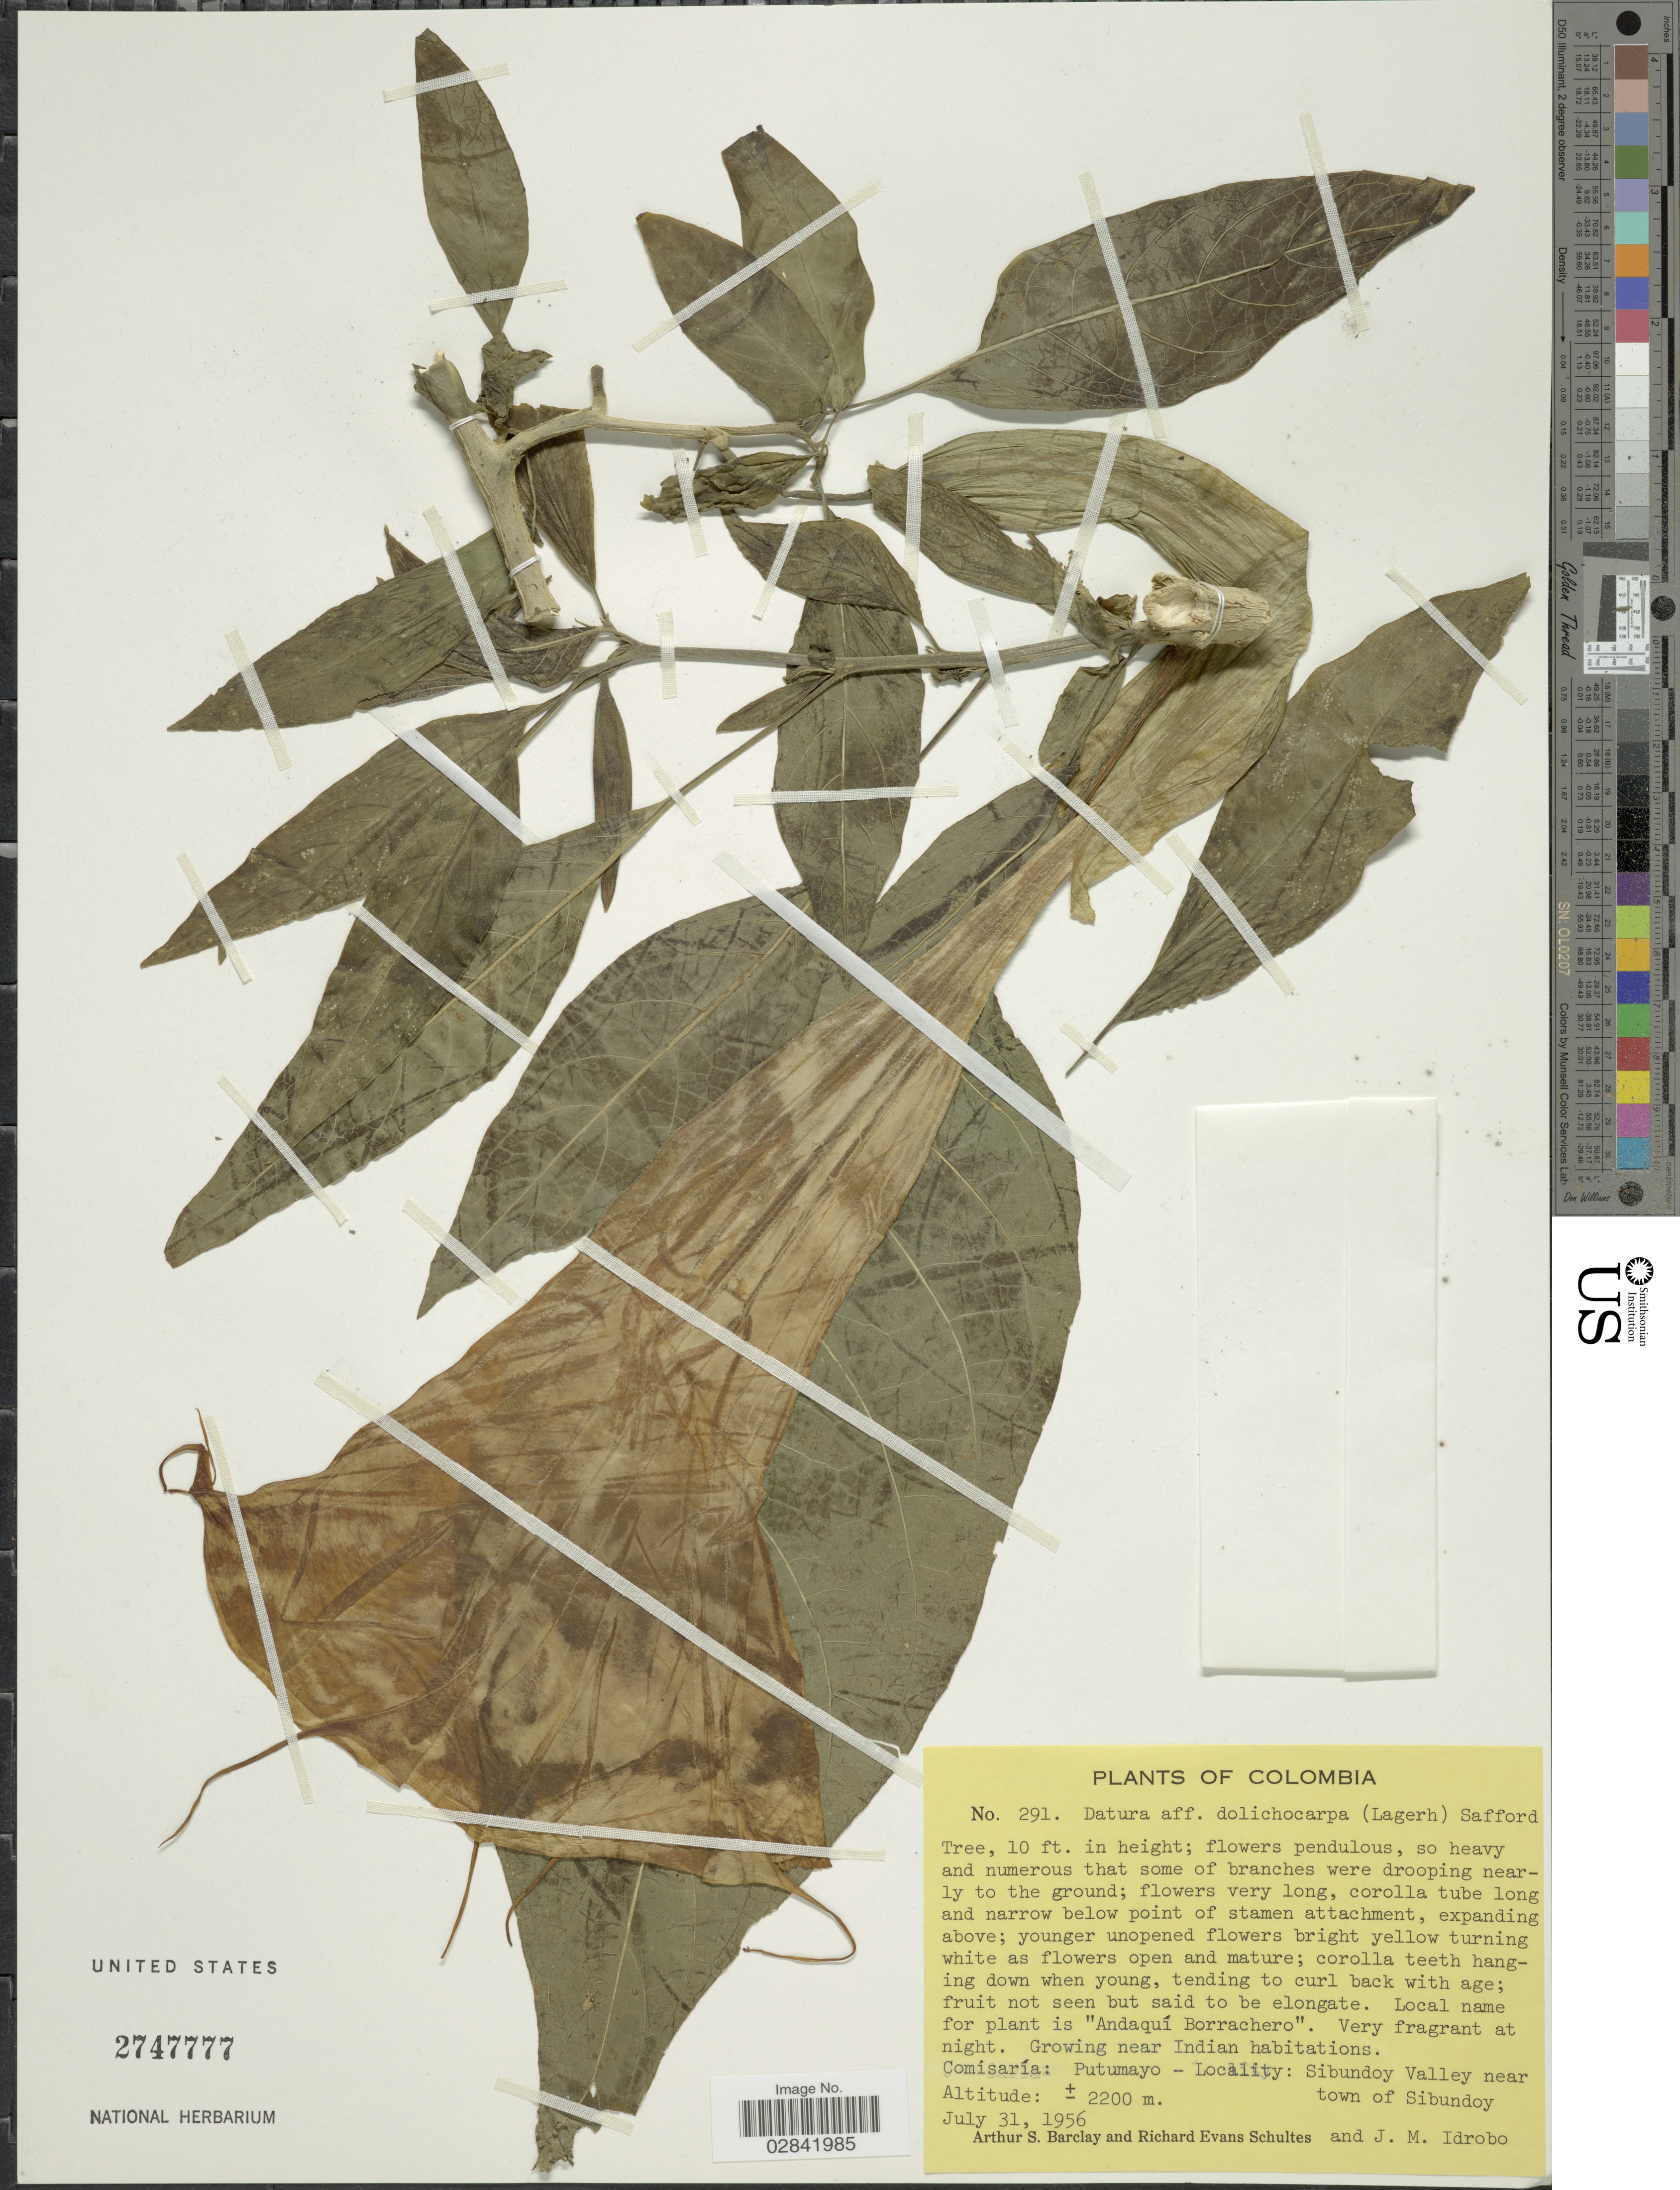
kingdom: Plantae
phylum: Tracheophyta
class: Magnoliopsida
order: Solanales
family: Solanaceae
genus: Brugmansia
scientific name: Brugmansia x insignis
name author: (Barb. Rodr.) Lockwood ex R.E. Schult.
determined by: (US) Smithsonian Institution - National Museum of Natural History - Department of Botany (UNITED STATES)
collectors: A. S. Barclay, R. E. Schultes & J. M. Idrobo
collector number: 291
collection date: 1956-07-31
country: Colombia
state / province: Putumayo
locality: Comisaría: Putumayo. Sibundoy Valley near town of Sibundoy.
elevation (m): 2200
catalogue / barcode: US 2747777